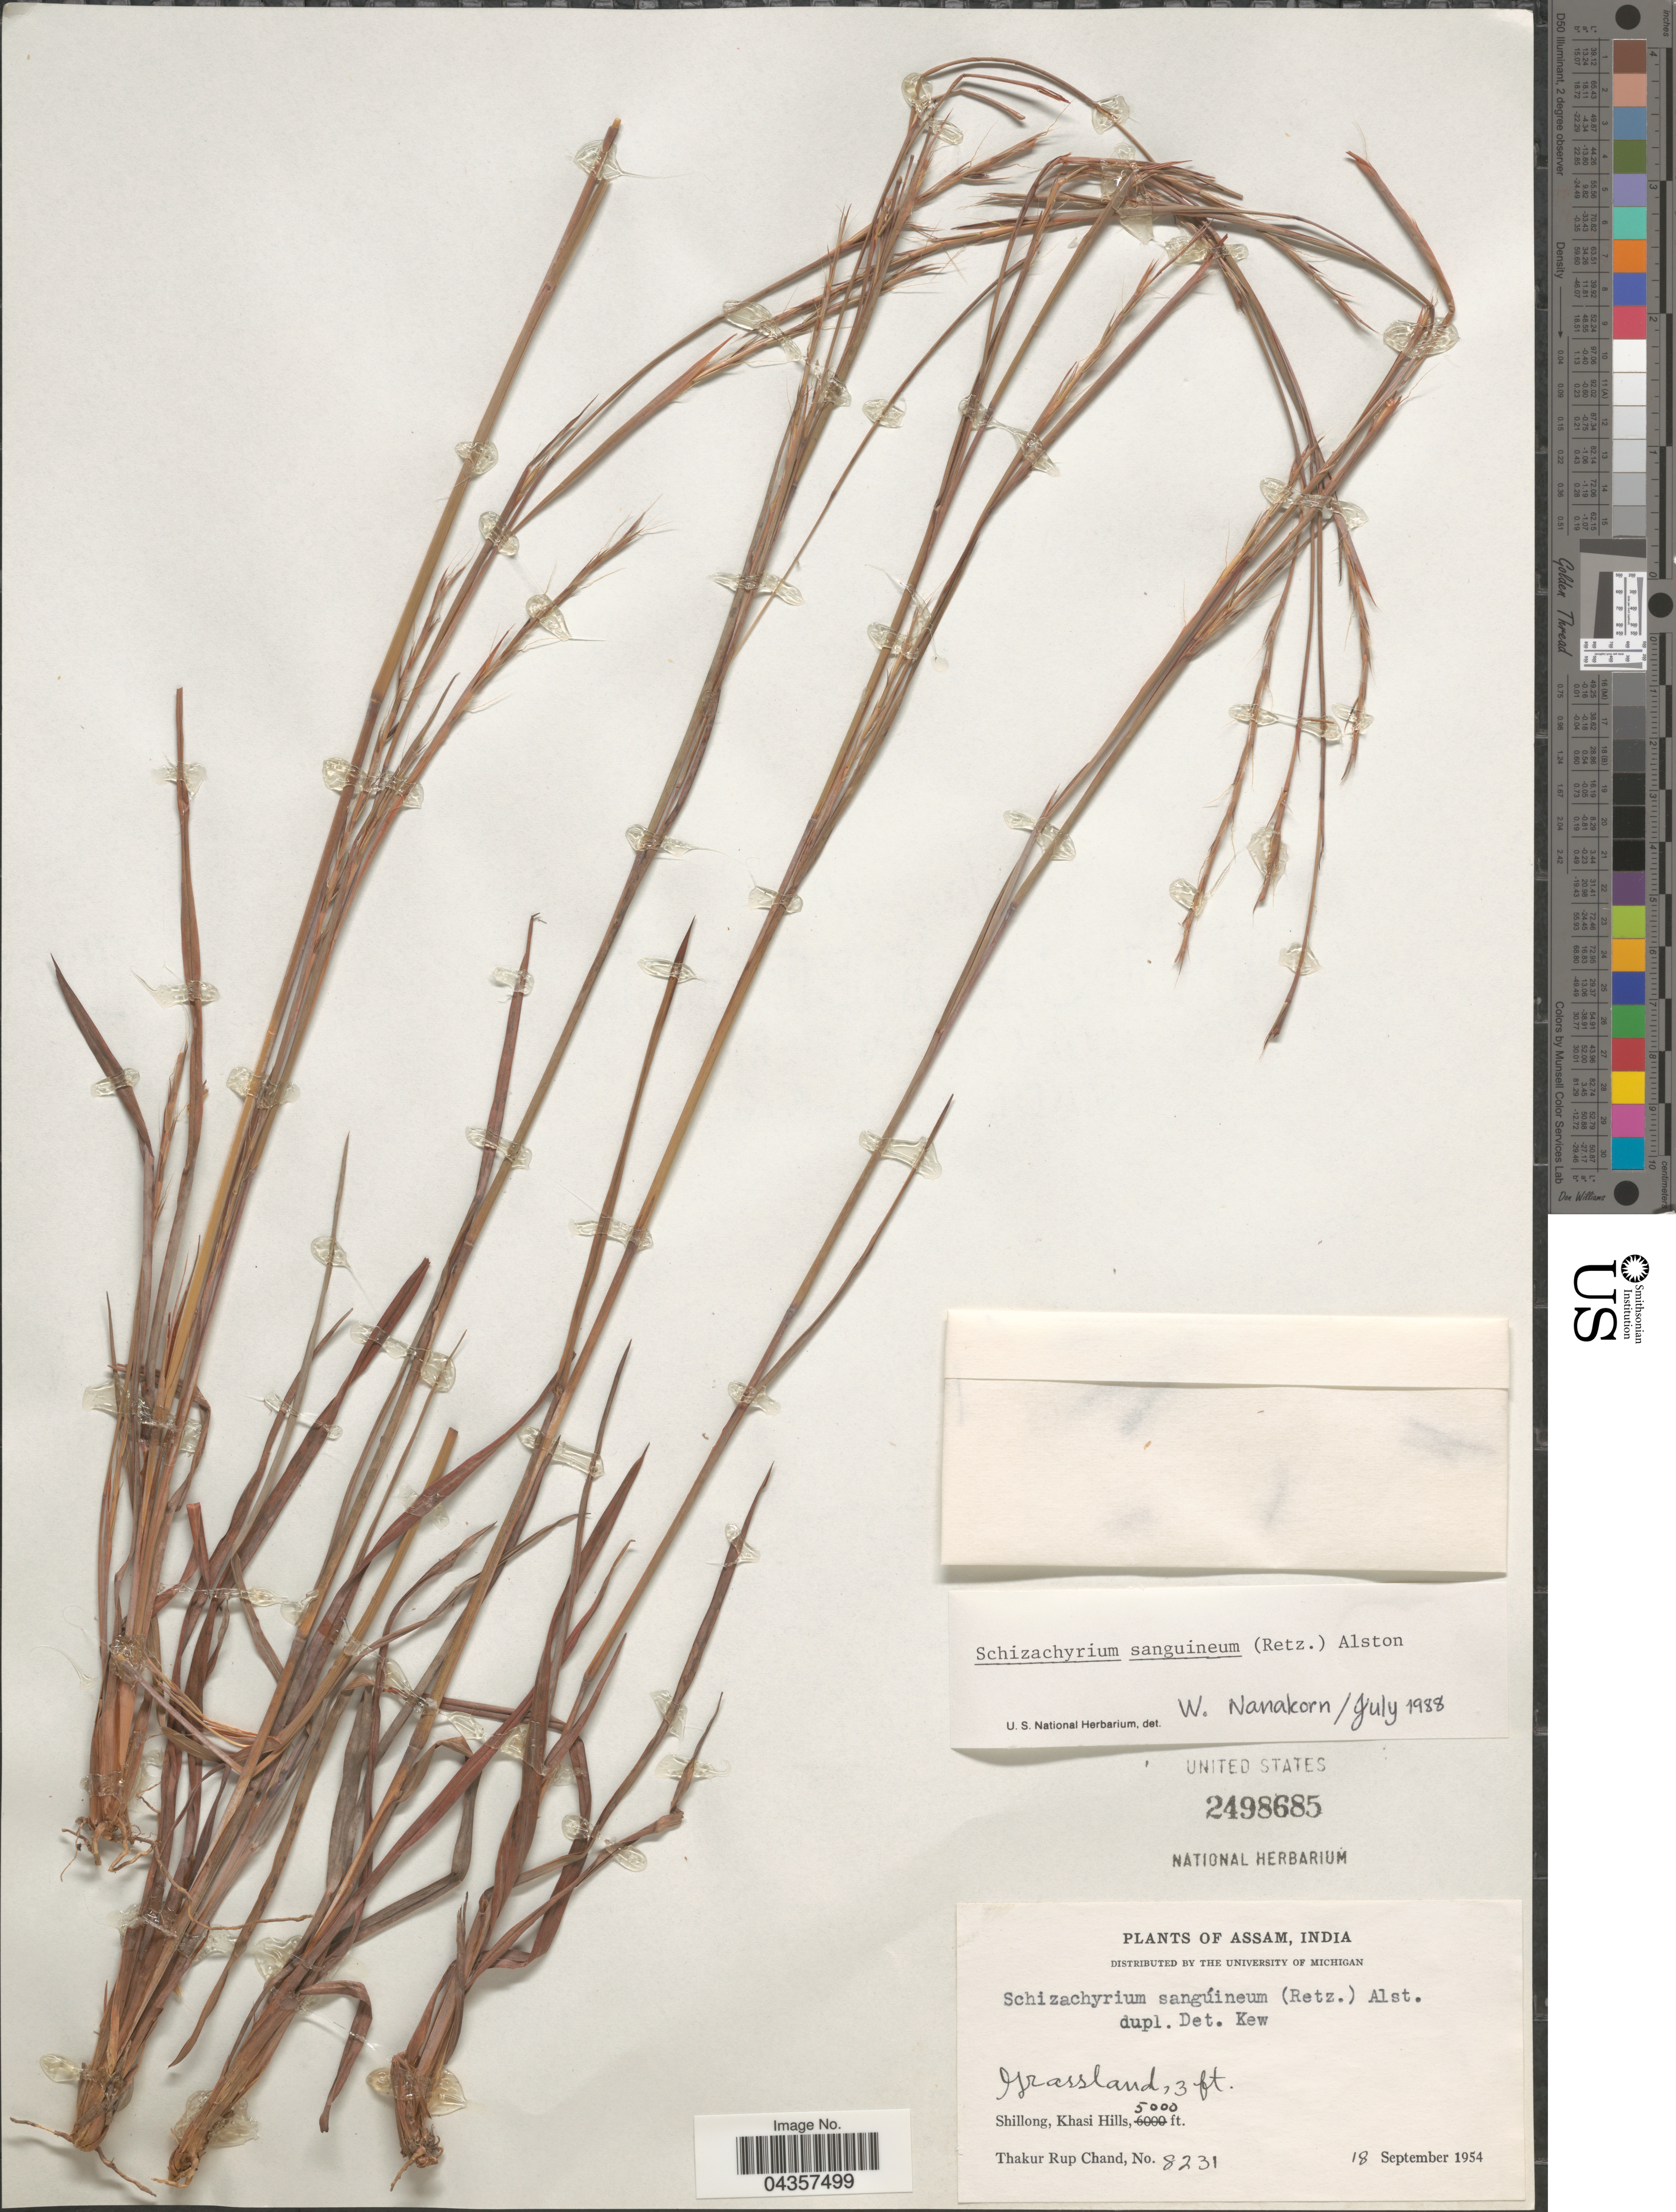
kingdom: Plantae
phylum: Tracheophyta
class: Liliopsida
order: Poales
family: Poaceae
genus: Schizachyrium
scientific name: Schizachyrium sanguineum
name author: (Retz.) Alston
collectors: T. R. Chand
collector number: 8231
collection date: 1954-09-18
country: India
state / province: Meghalaya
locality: Shillong, Khasi Hills.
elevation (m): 1524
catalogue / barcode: US 2498685